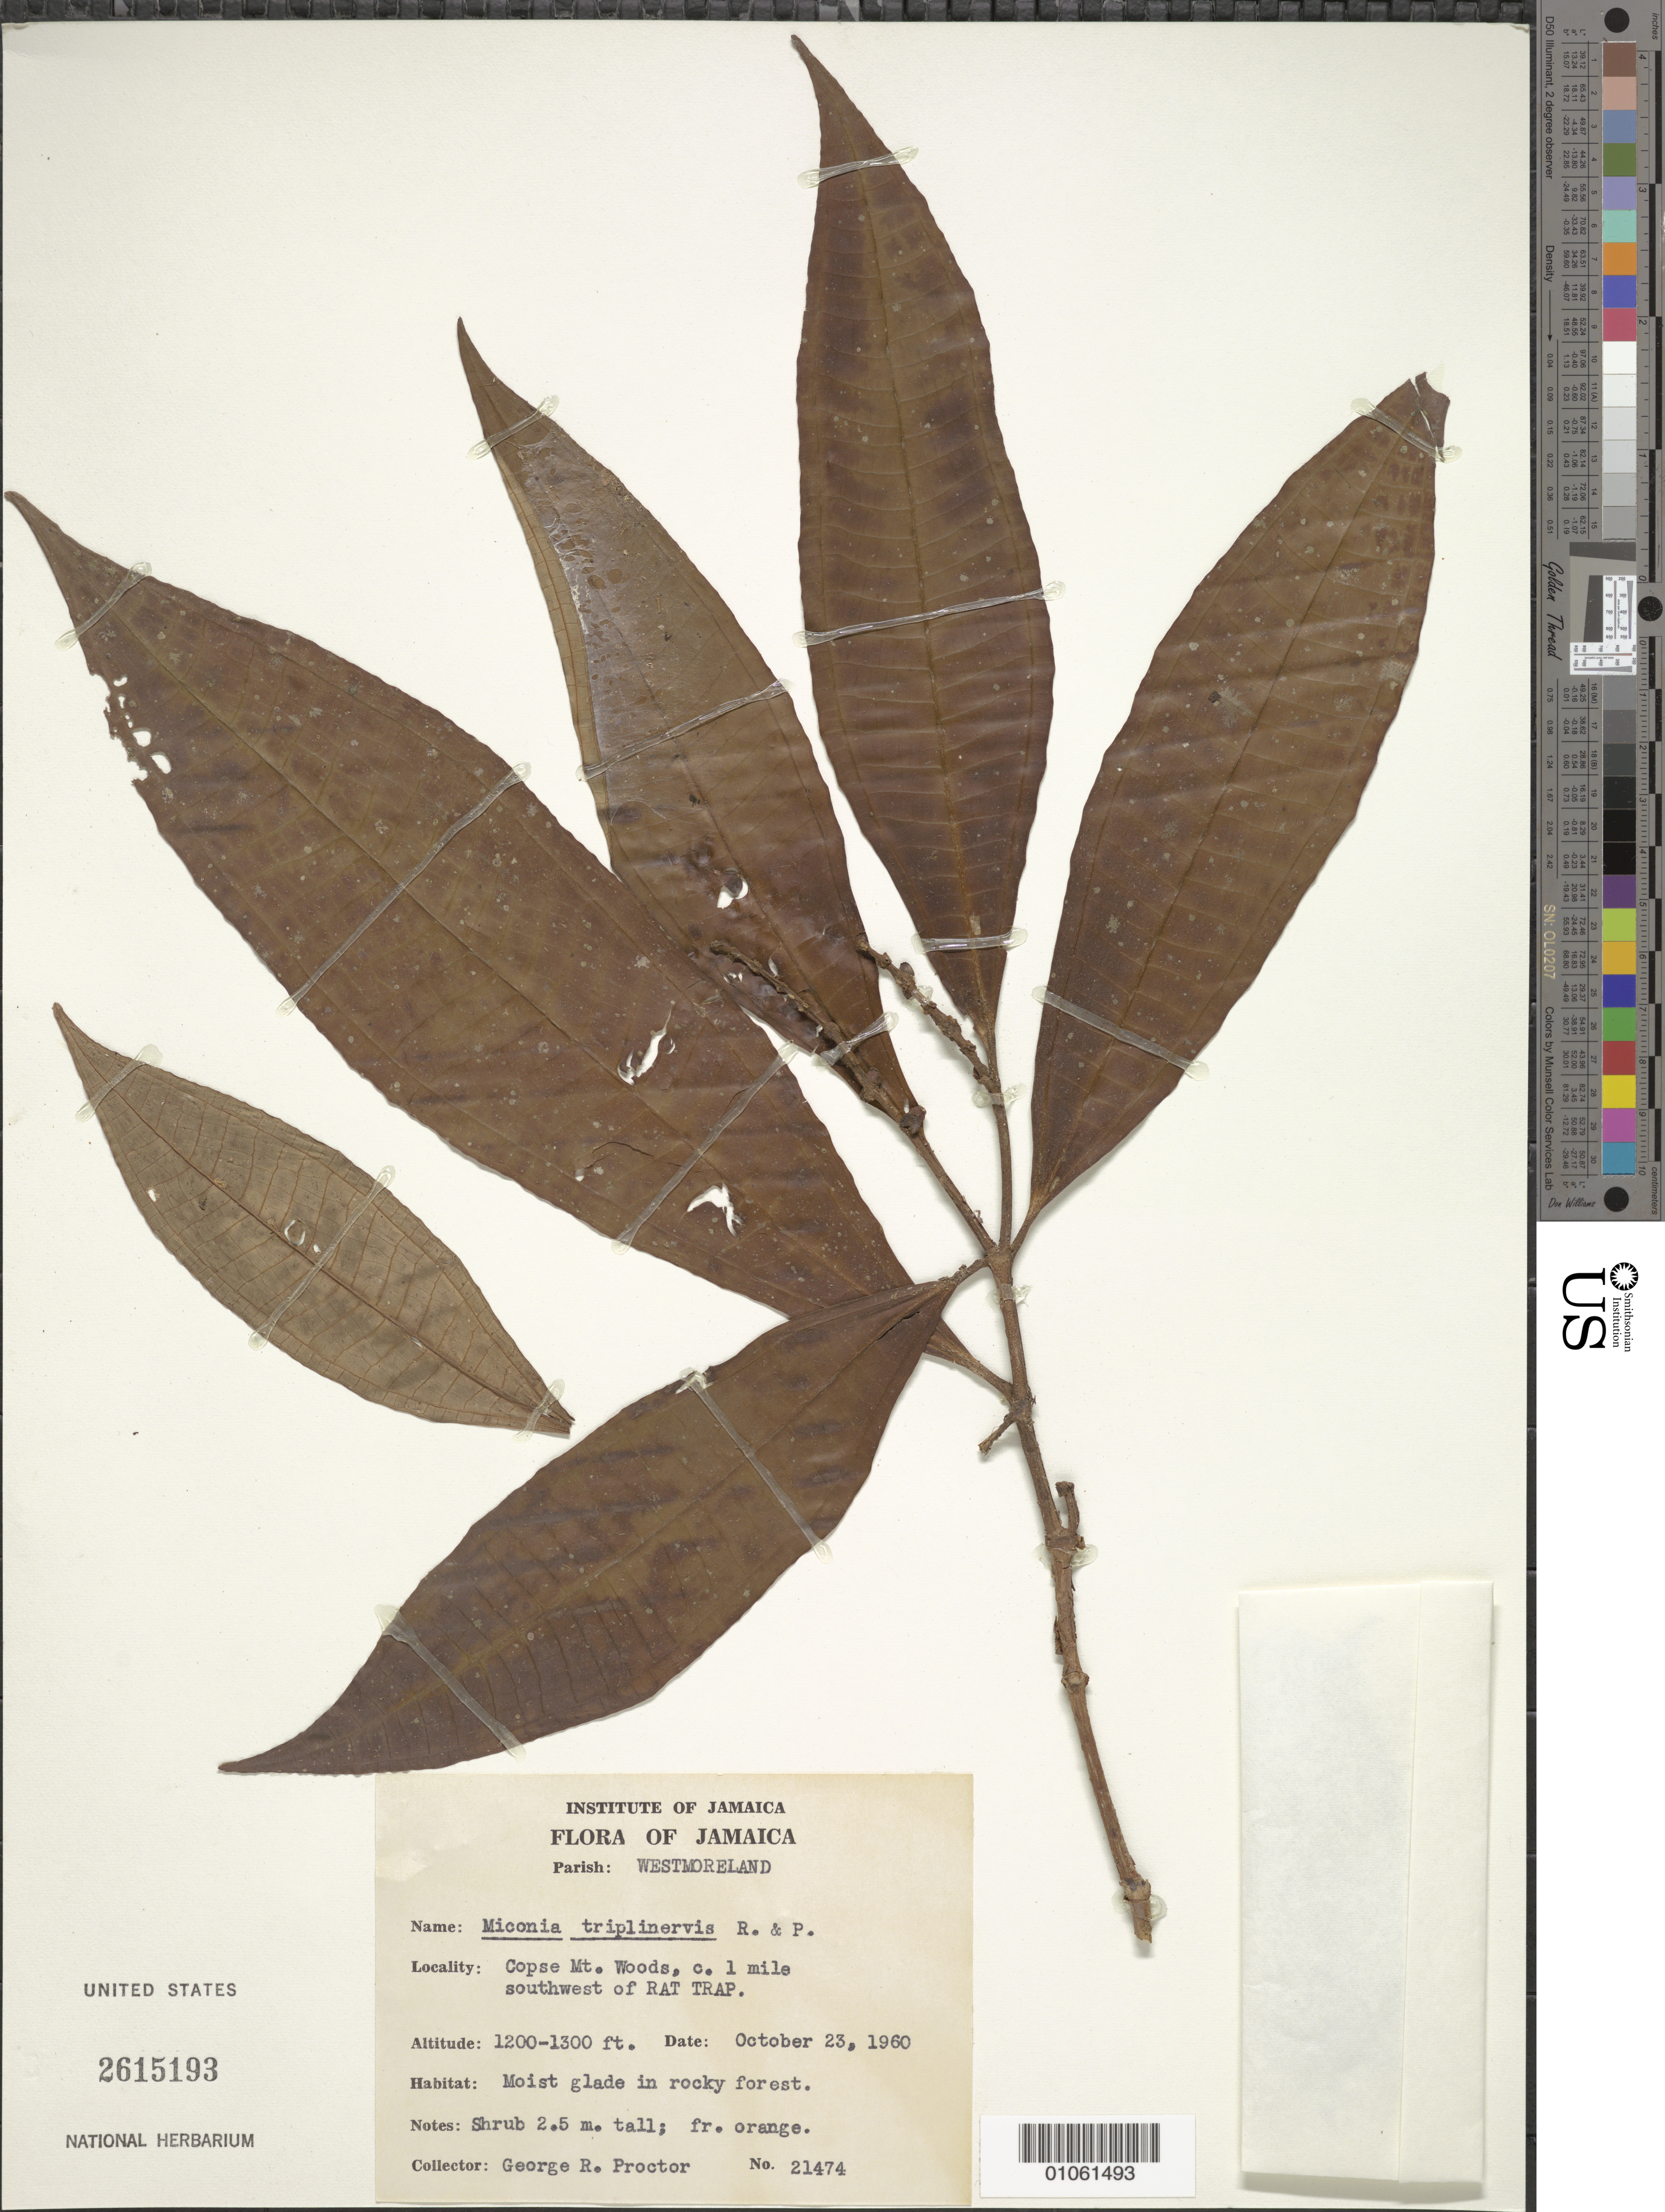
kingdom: Plantae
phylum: Tracheophyta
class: Magnoliopsida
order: Myrtales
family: Melastomataceae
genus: Miconia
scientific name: Miconia triplinervis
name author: Ruiz & Pav.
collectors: G. R. Proctor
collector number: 21474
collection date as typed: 23 Oct 1960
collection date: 1960-10-23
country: Jamaica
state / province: Westmoreland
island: Jamaica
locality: Copse Mt. Woods, about 1 mile SW of Rat Trap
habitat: Moist glade in rocky forest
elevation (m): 366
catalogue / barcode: US 2615193